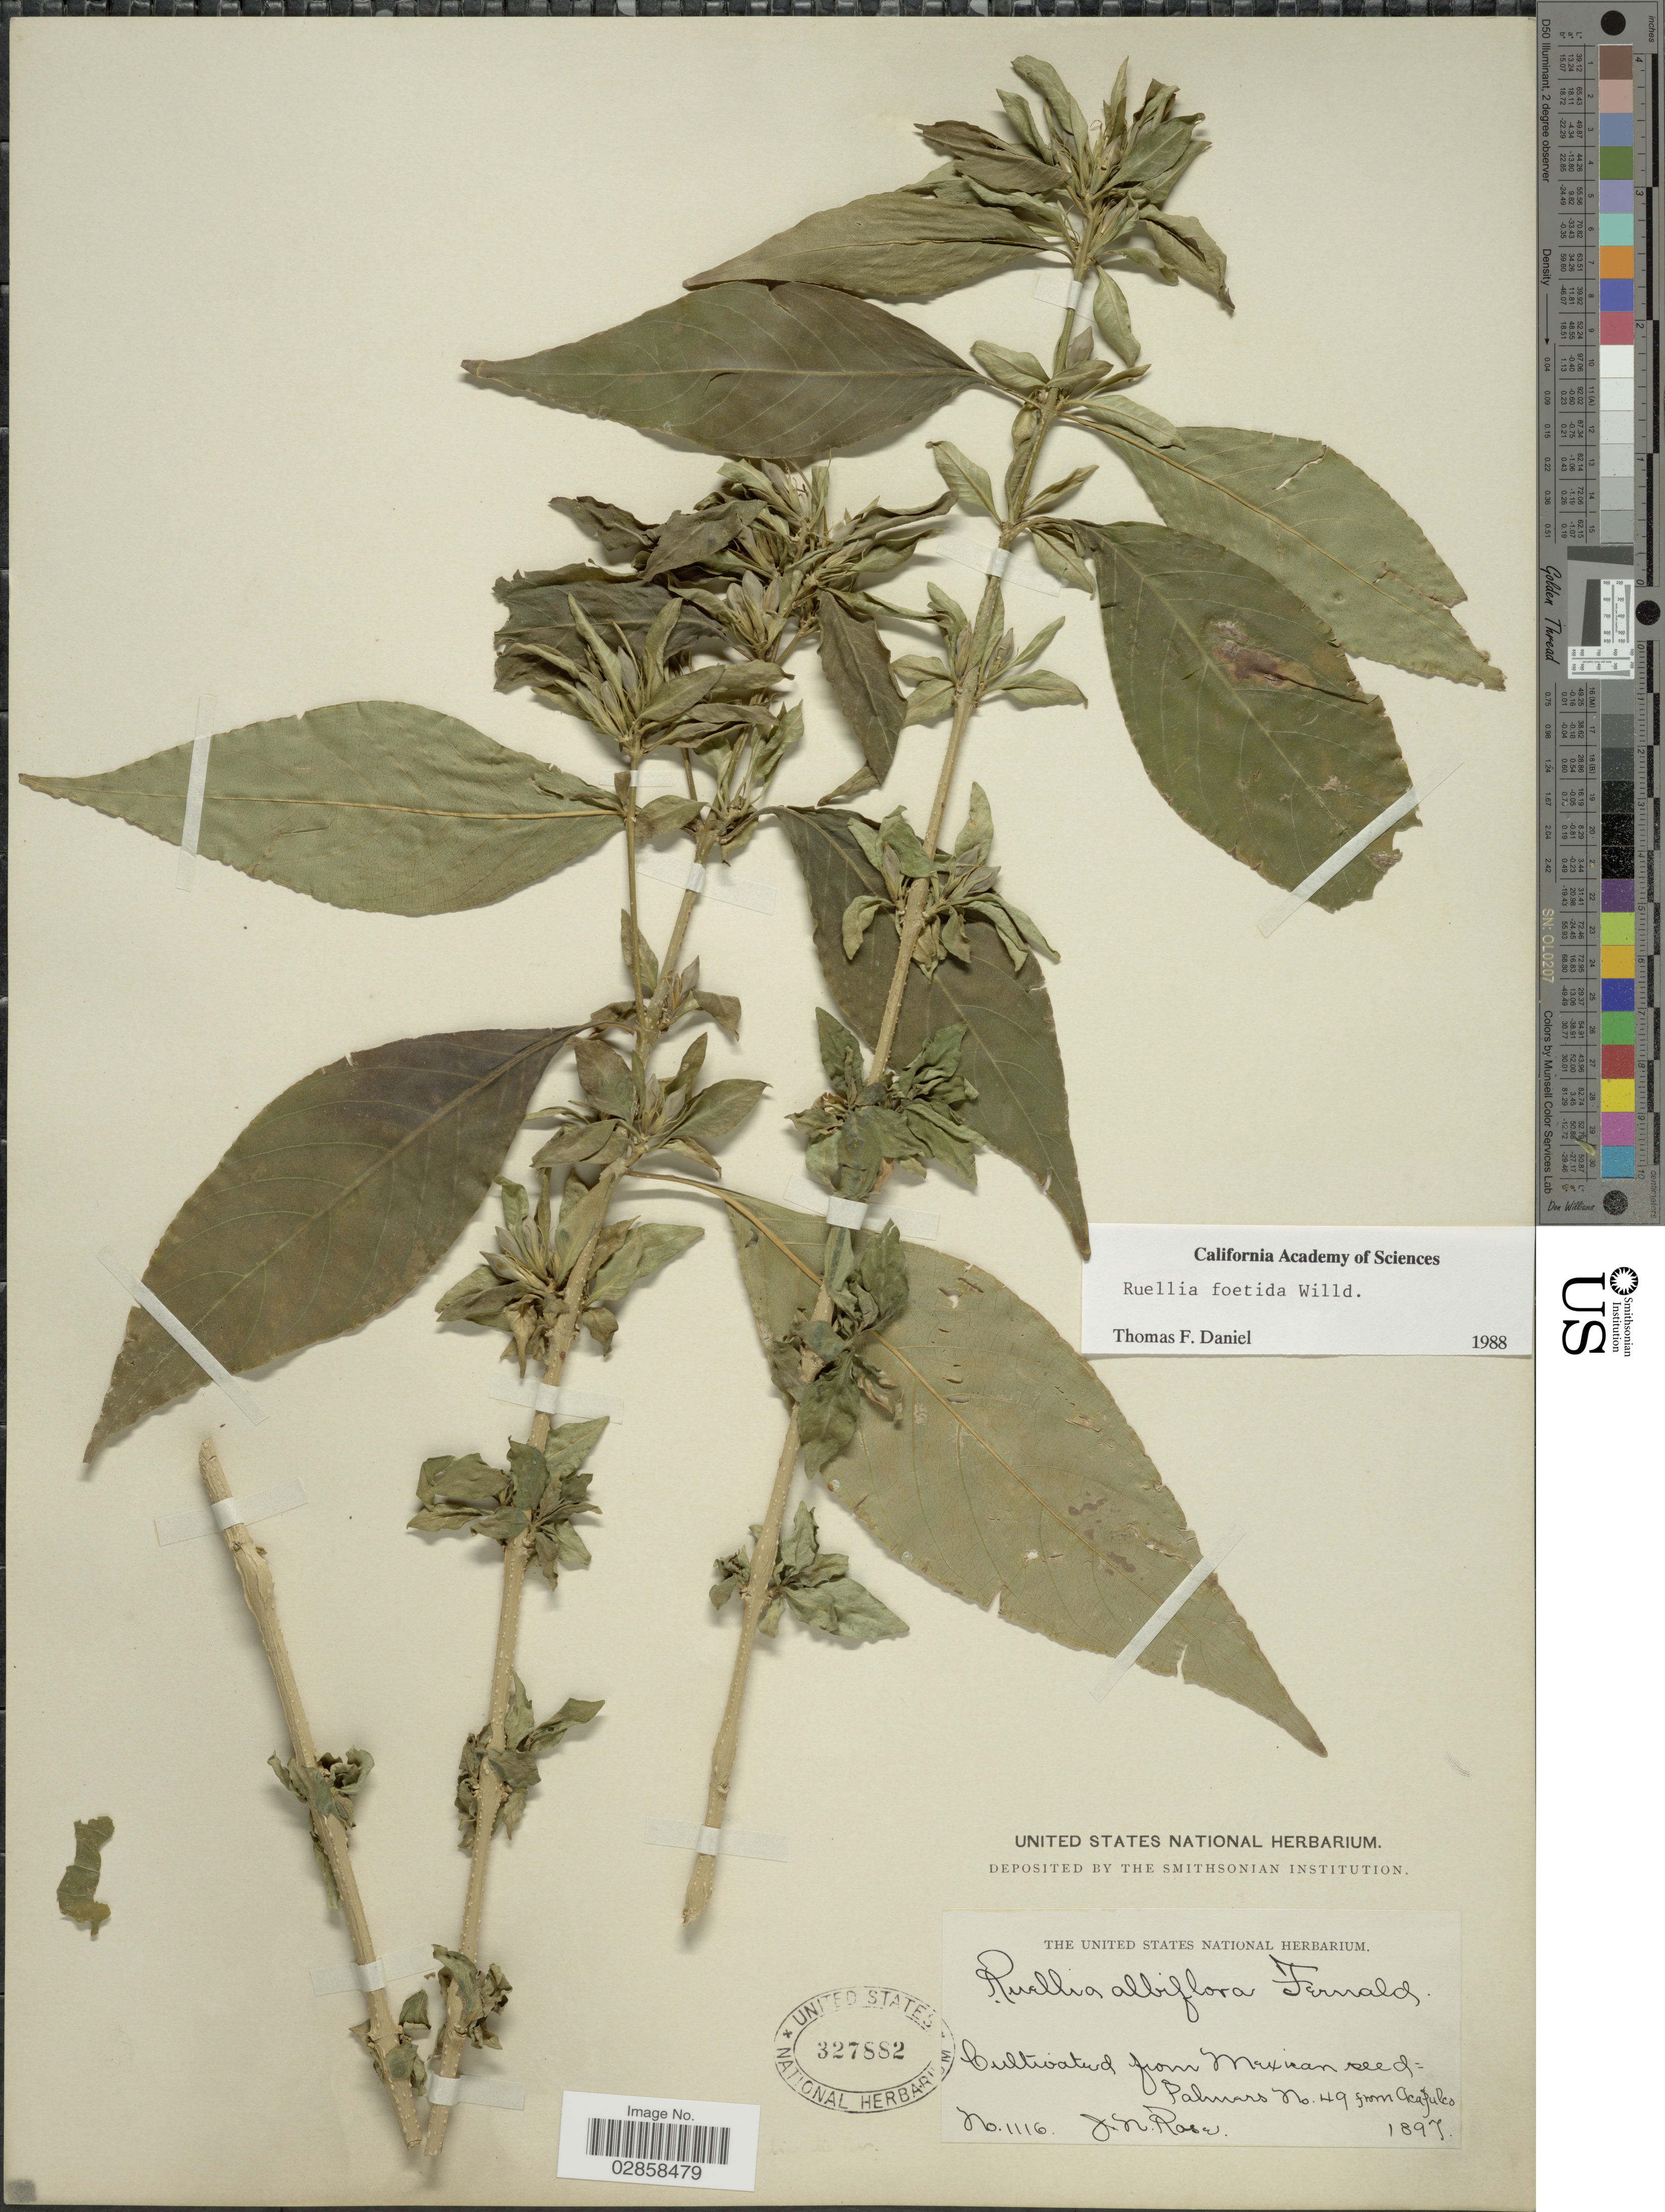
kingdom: Plantae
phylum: Tracheophyta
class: Magnoliopsida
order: Lamiales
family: Acanthaceae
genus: Ruellia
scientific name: Ruellia foetida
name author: Willd.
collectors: J. N. Rose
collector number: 1116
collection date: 1897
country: Mexico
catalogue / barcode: US 327882